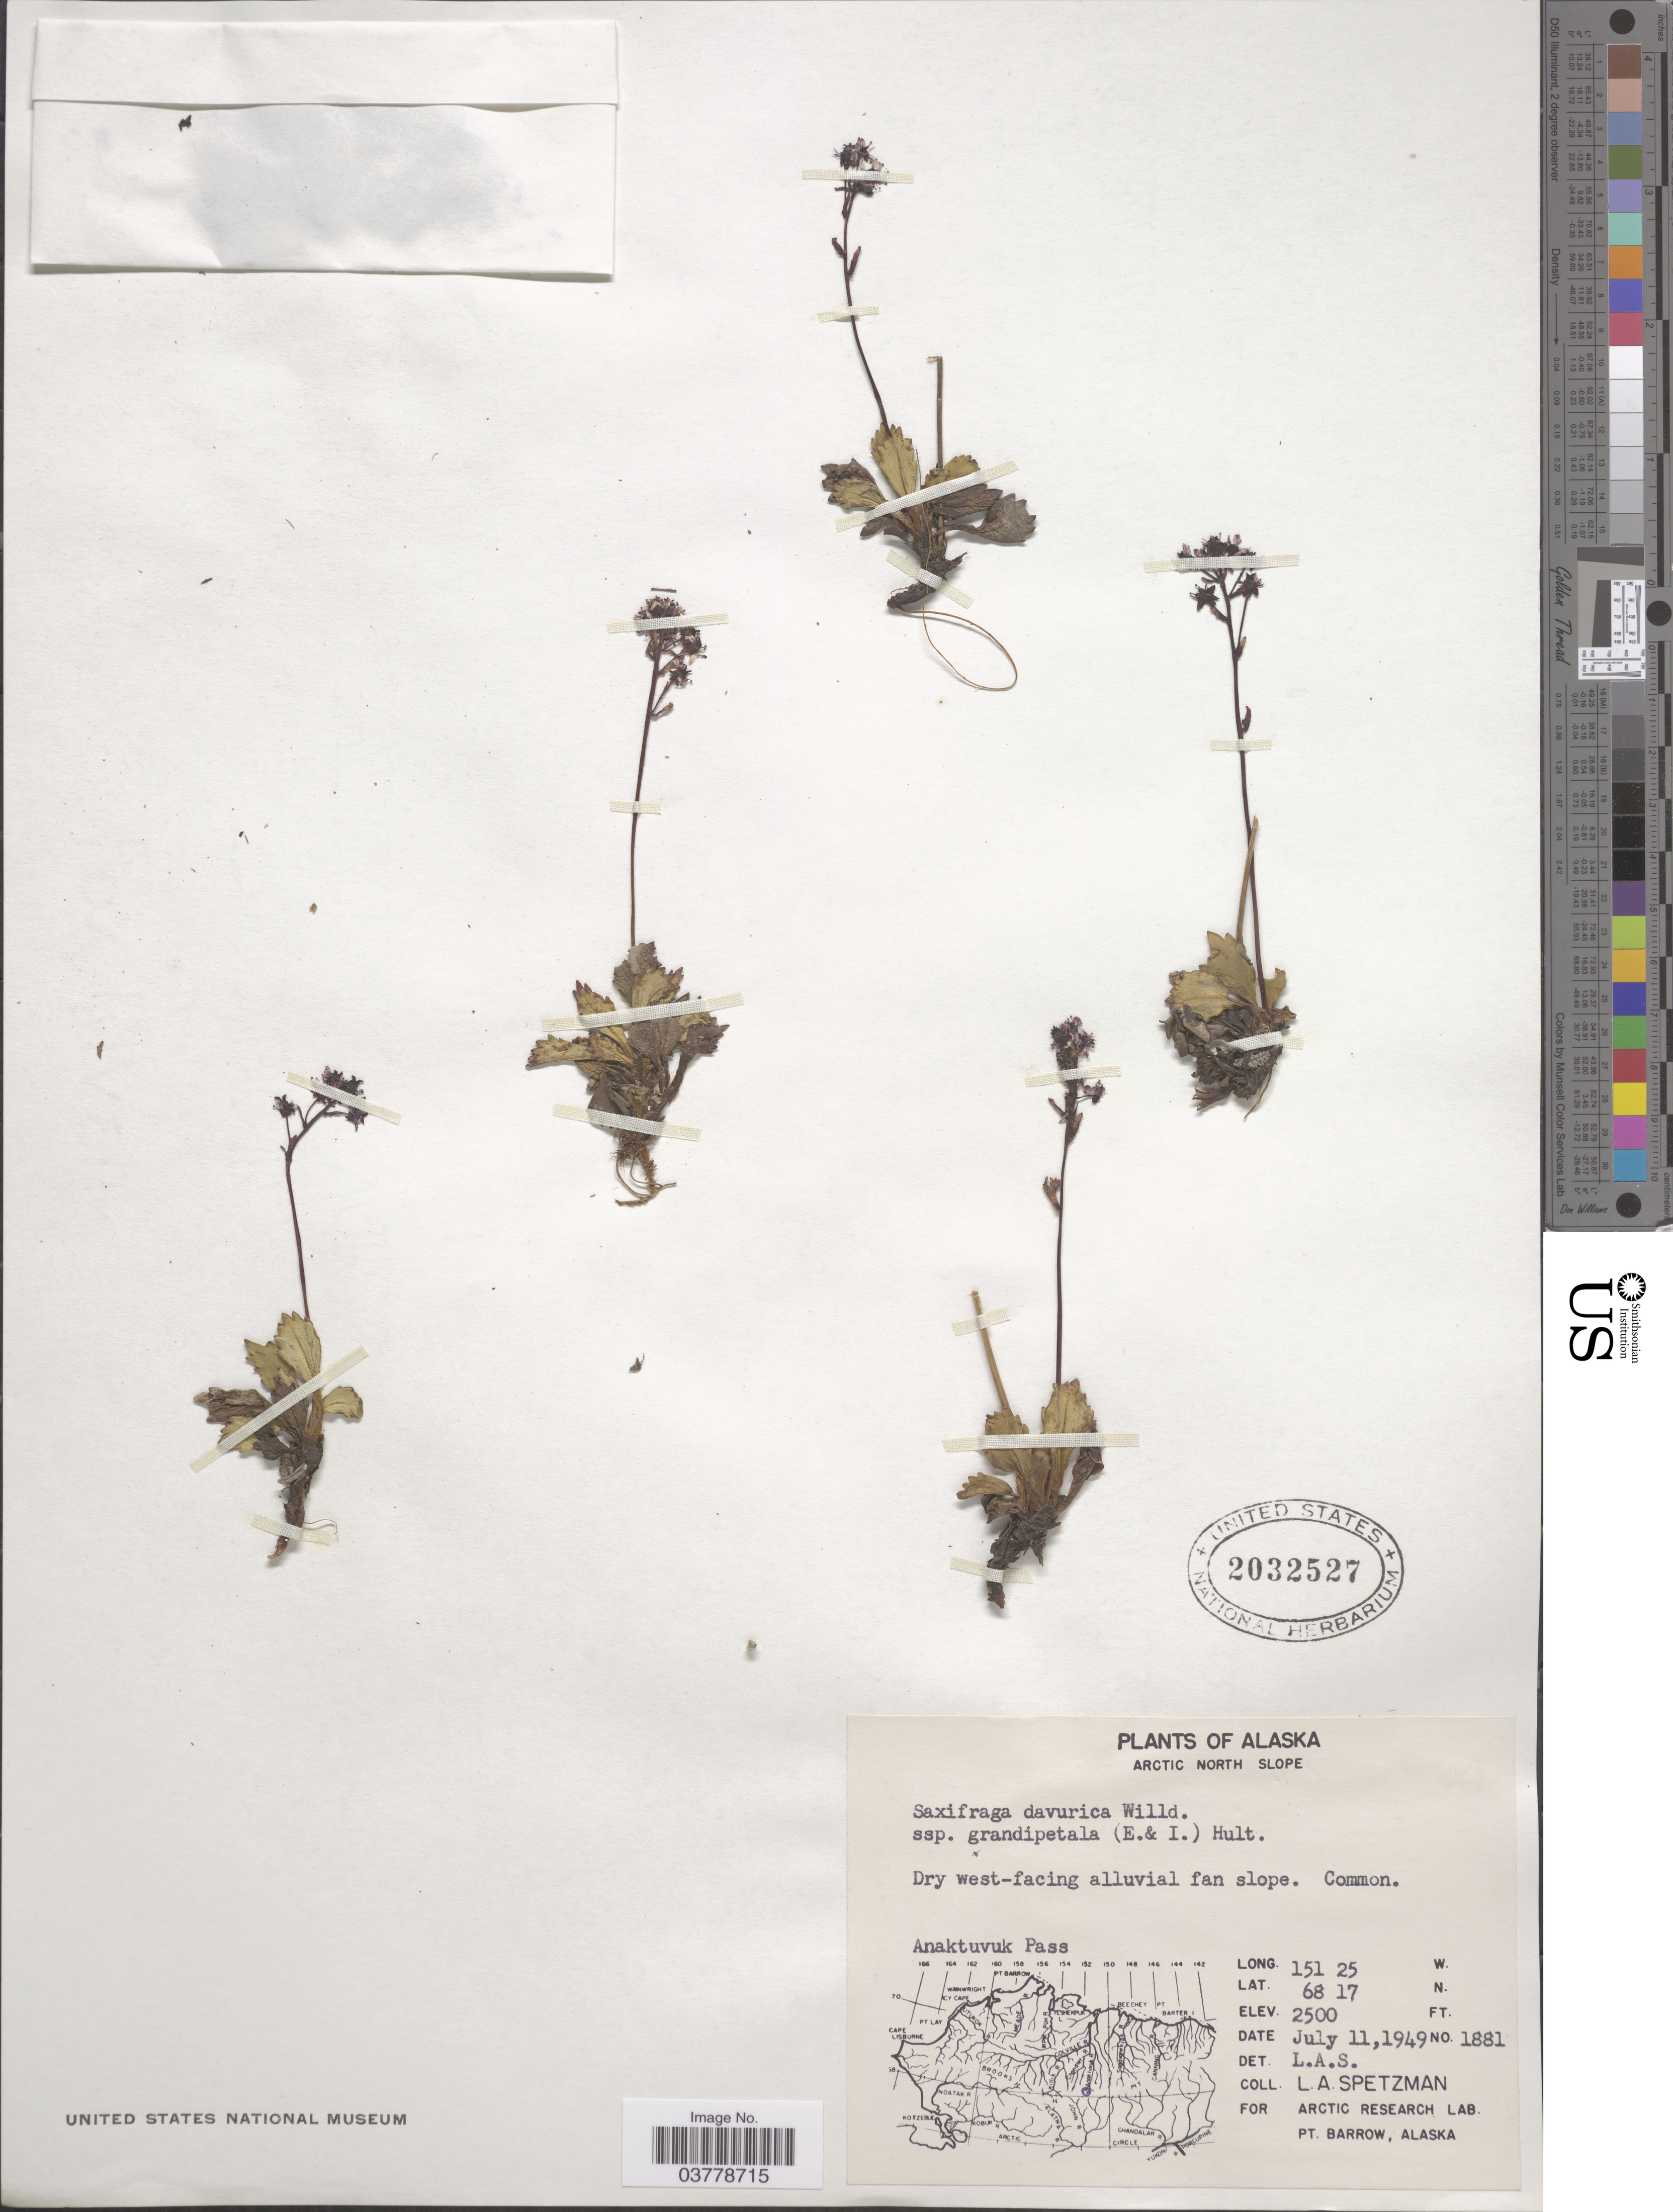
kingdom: Plantae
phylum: Tracheophyta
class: Magnoliopsida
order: Saxifragales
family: Saxifragaceae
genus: Micranthes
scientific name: Micranthes calycina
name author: (Sternb.) Gornall & H. Ohba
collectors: L. Spetzman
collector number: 1881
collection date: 1949-07-11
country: United States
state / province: Alaska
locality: Arctic North Slope. Dry west-facing alluvial fan slope. Anaktuvuk Pass.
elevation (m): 762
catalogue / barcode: US 2032527